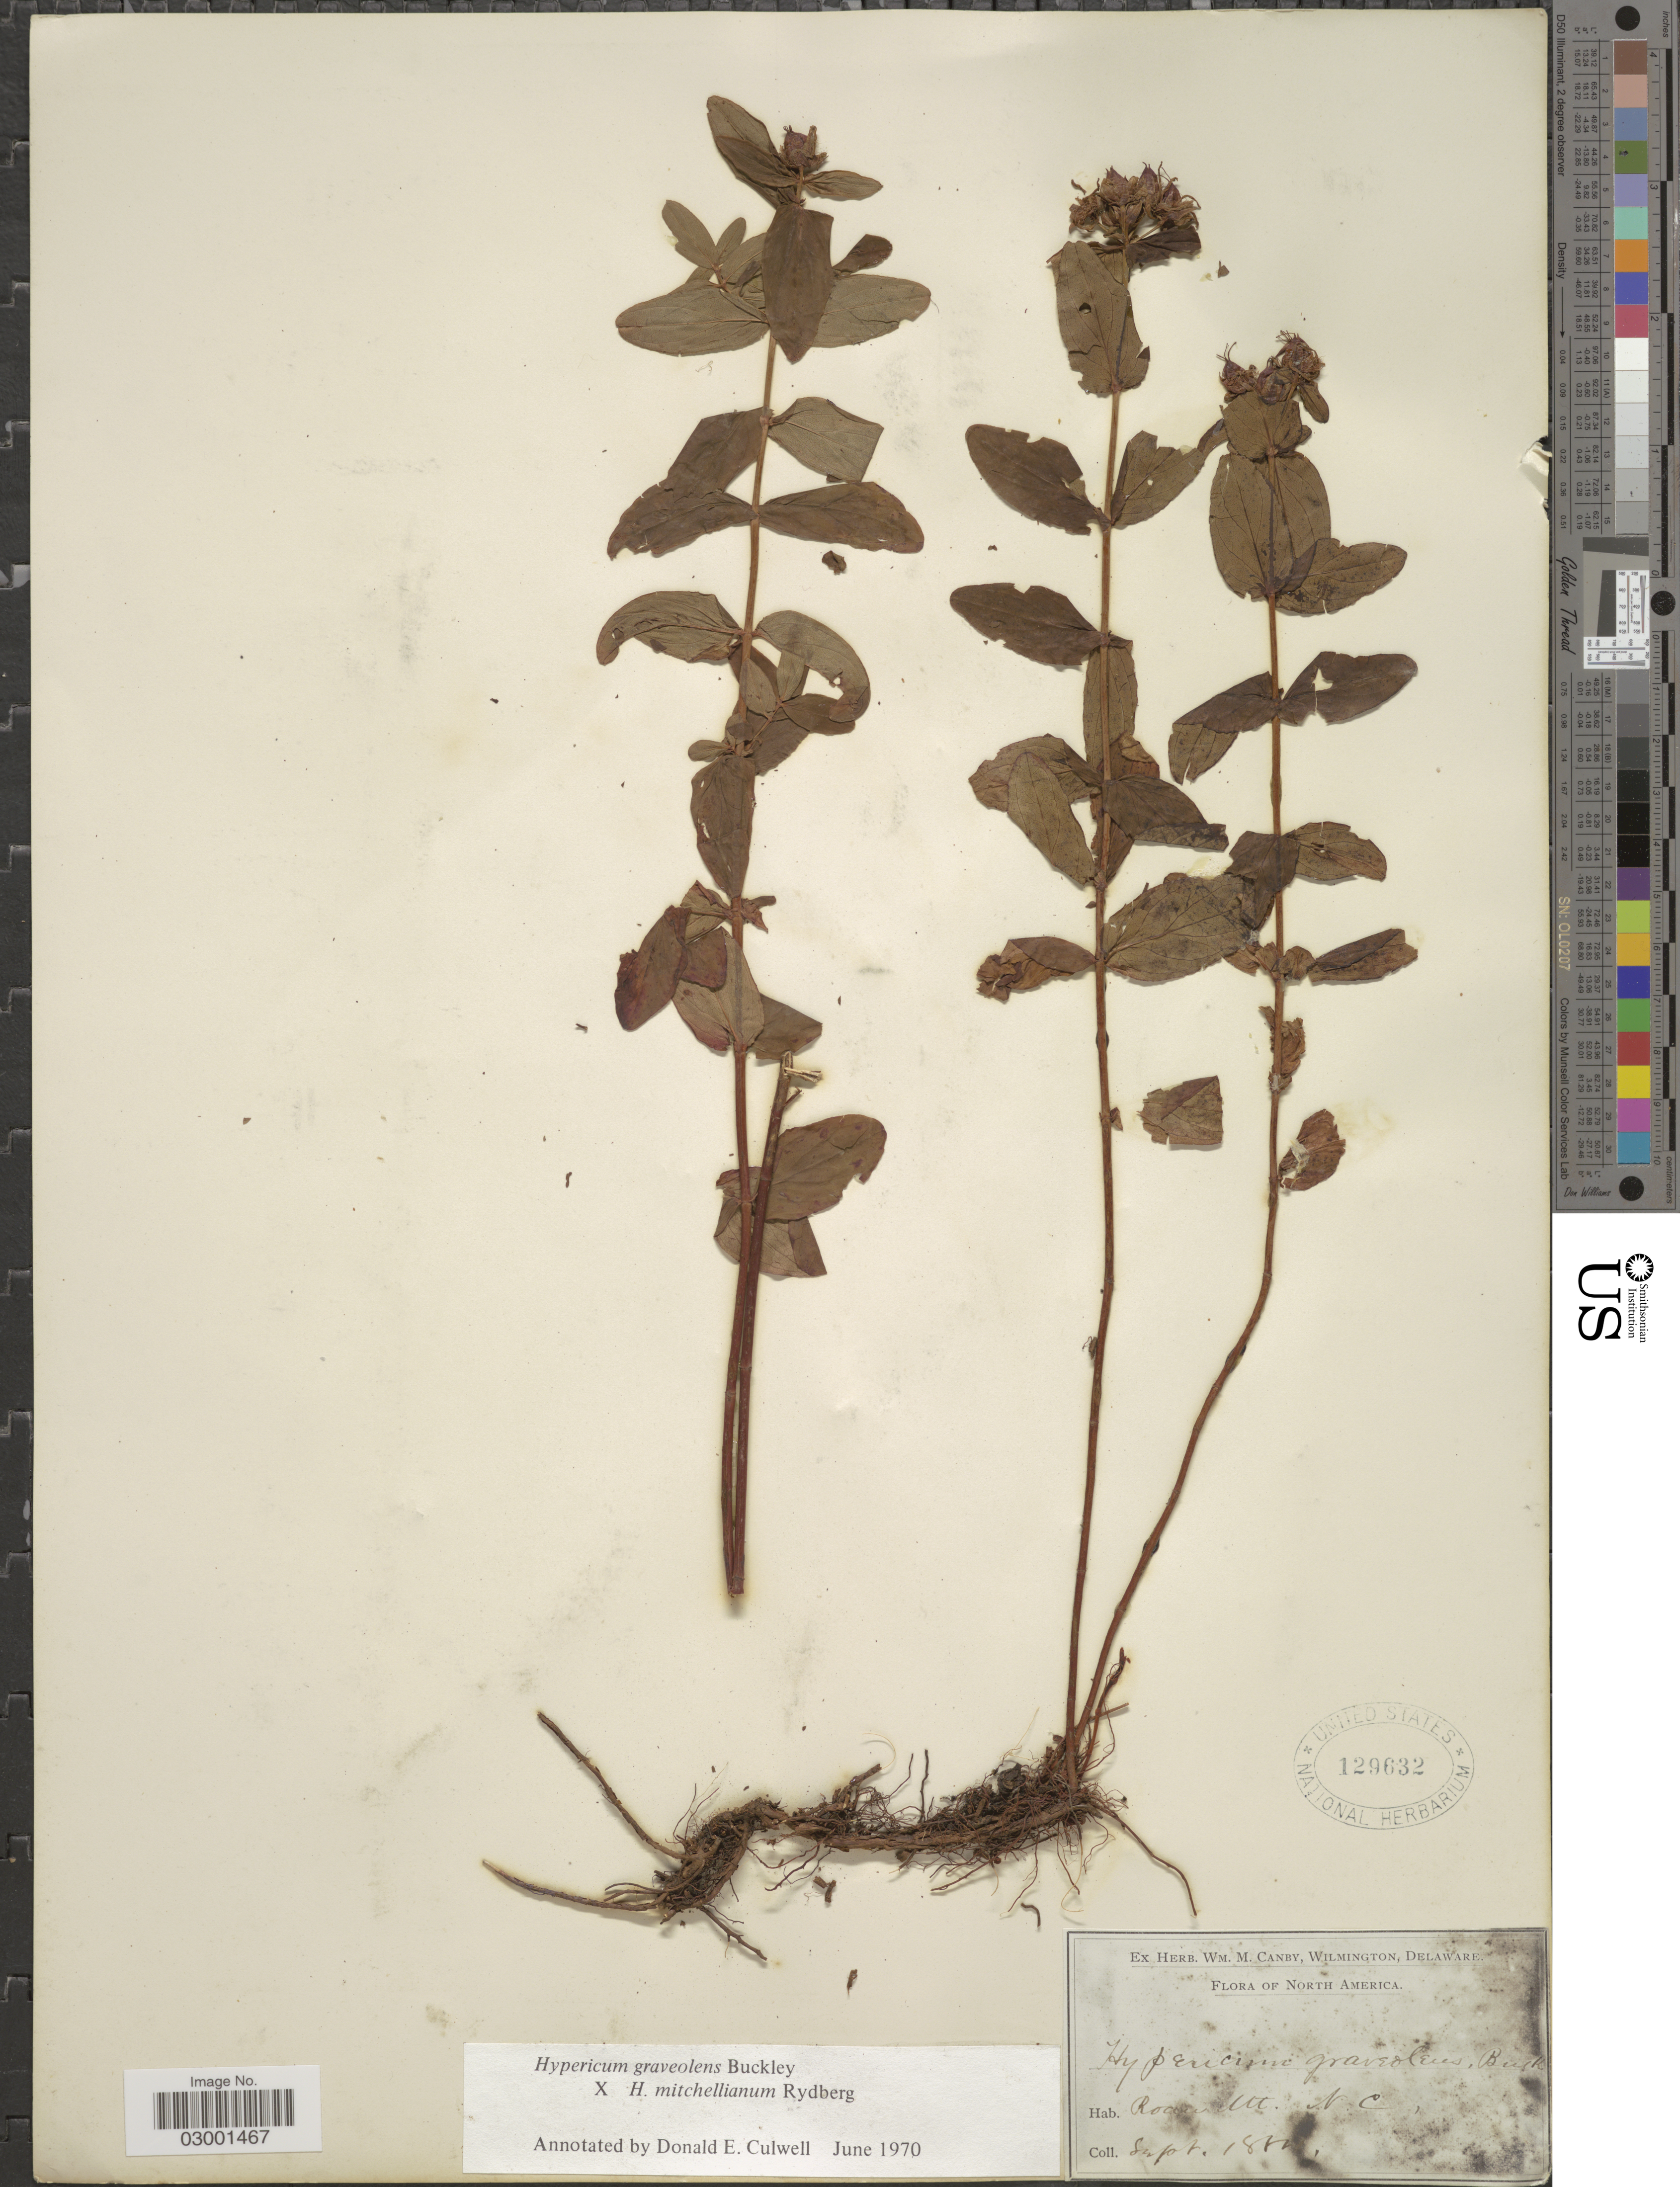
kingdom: Plantae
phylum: Tracheophyta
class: Magnoliopsida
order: Malpighiales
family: Hypericaceae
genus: Hypericum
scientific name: Hypericum graveolens x H. x mitchellianum Rydb.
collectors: W. M. Canby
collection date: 1882-09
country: United States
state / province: North Carolina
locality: Roan Mt. N. C.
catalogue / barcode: US 129632